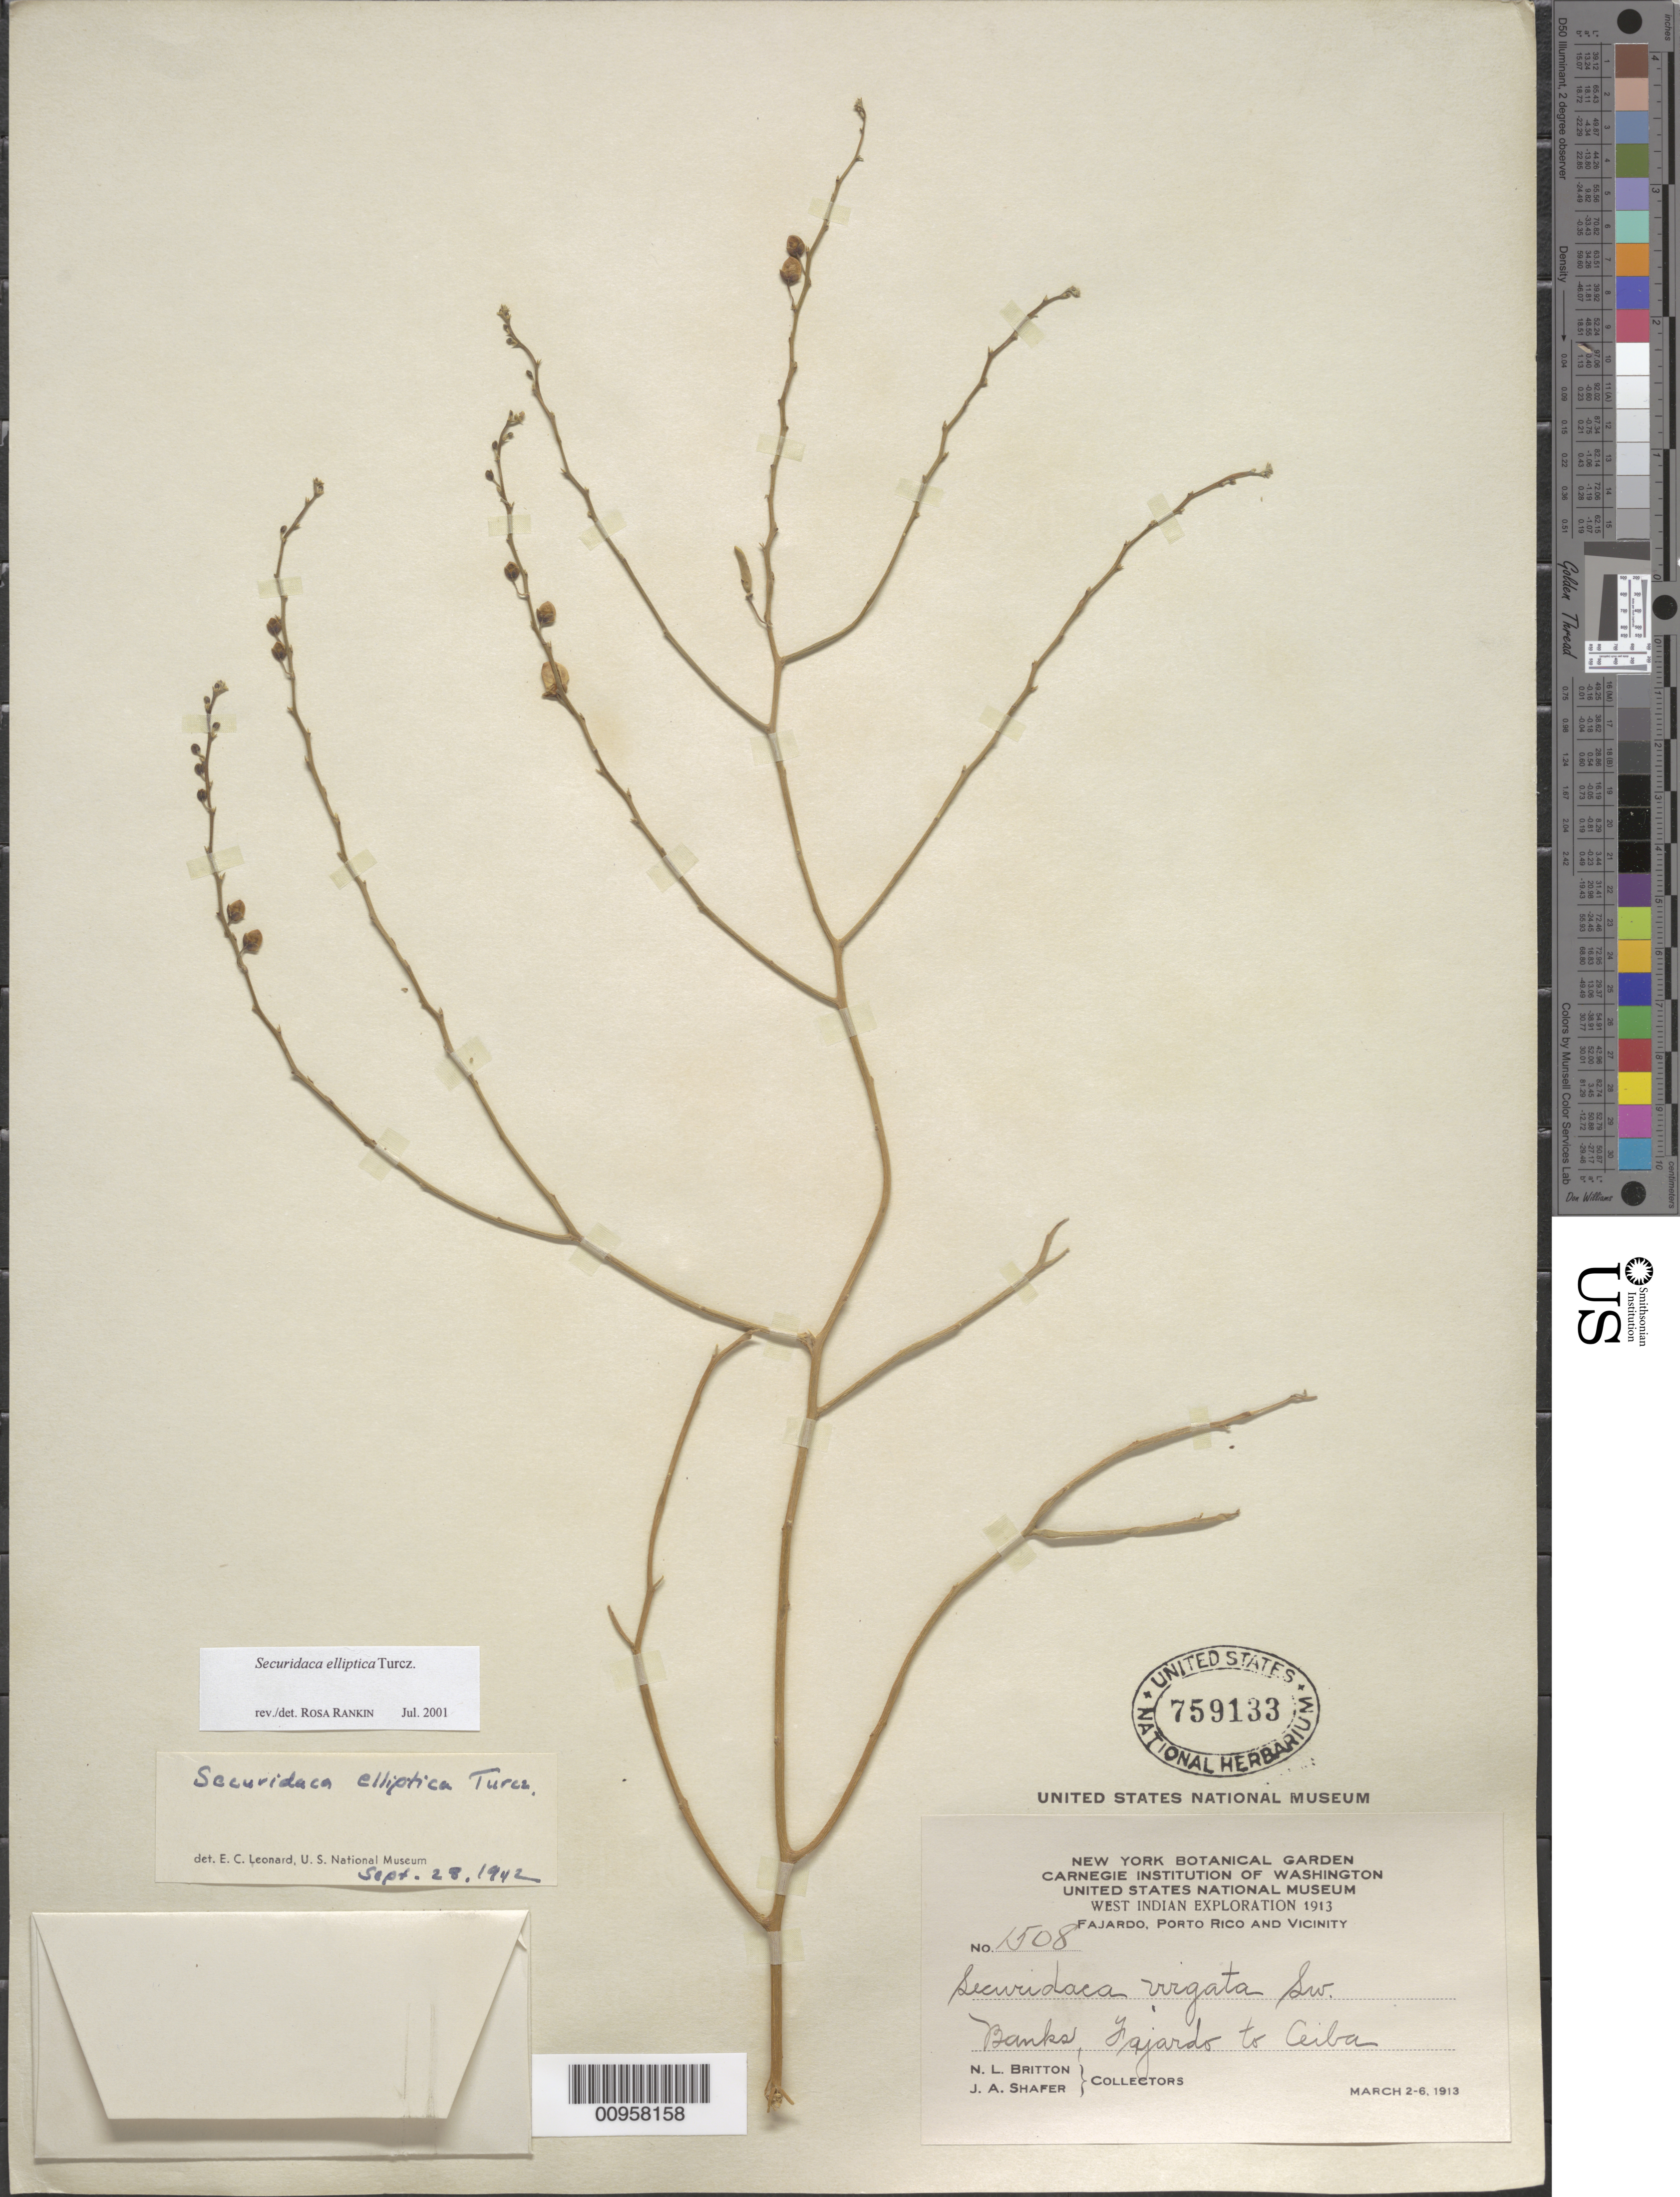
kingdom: Plantae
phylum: Tracheophyta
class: Magnoliopsida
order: Fabales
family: Polygalaceae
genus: Securidaca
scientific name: Securidaca elliptica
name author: Turcz.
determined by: Rankin Rodriguez, Rosa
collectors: N. Britton & J. A. Shafer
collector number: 1508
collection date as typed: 02 Mar 1913 to 06 Mar 1913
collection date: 1913-03-02/1913-03-06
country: Puerto Rico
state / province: Fajardo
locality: Fajardo and vicinity, Fajardo to Ceiba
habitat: Banks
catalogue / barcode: US 759133